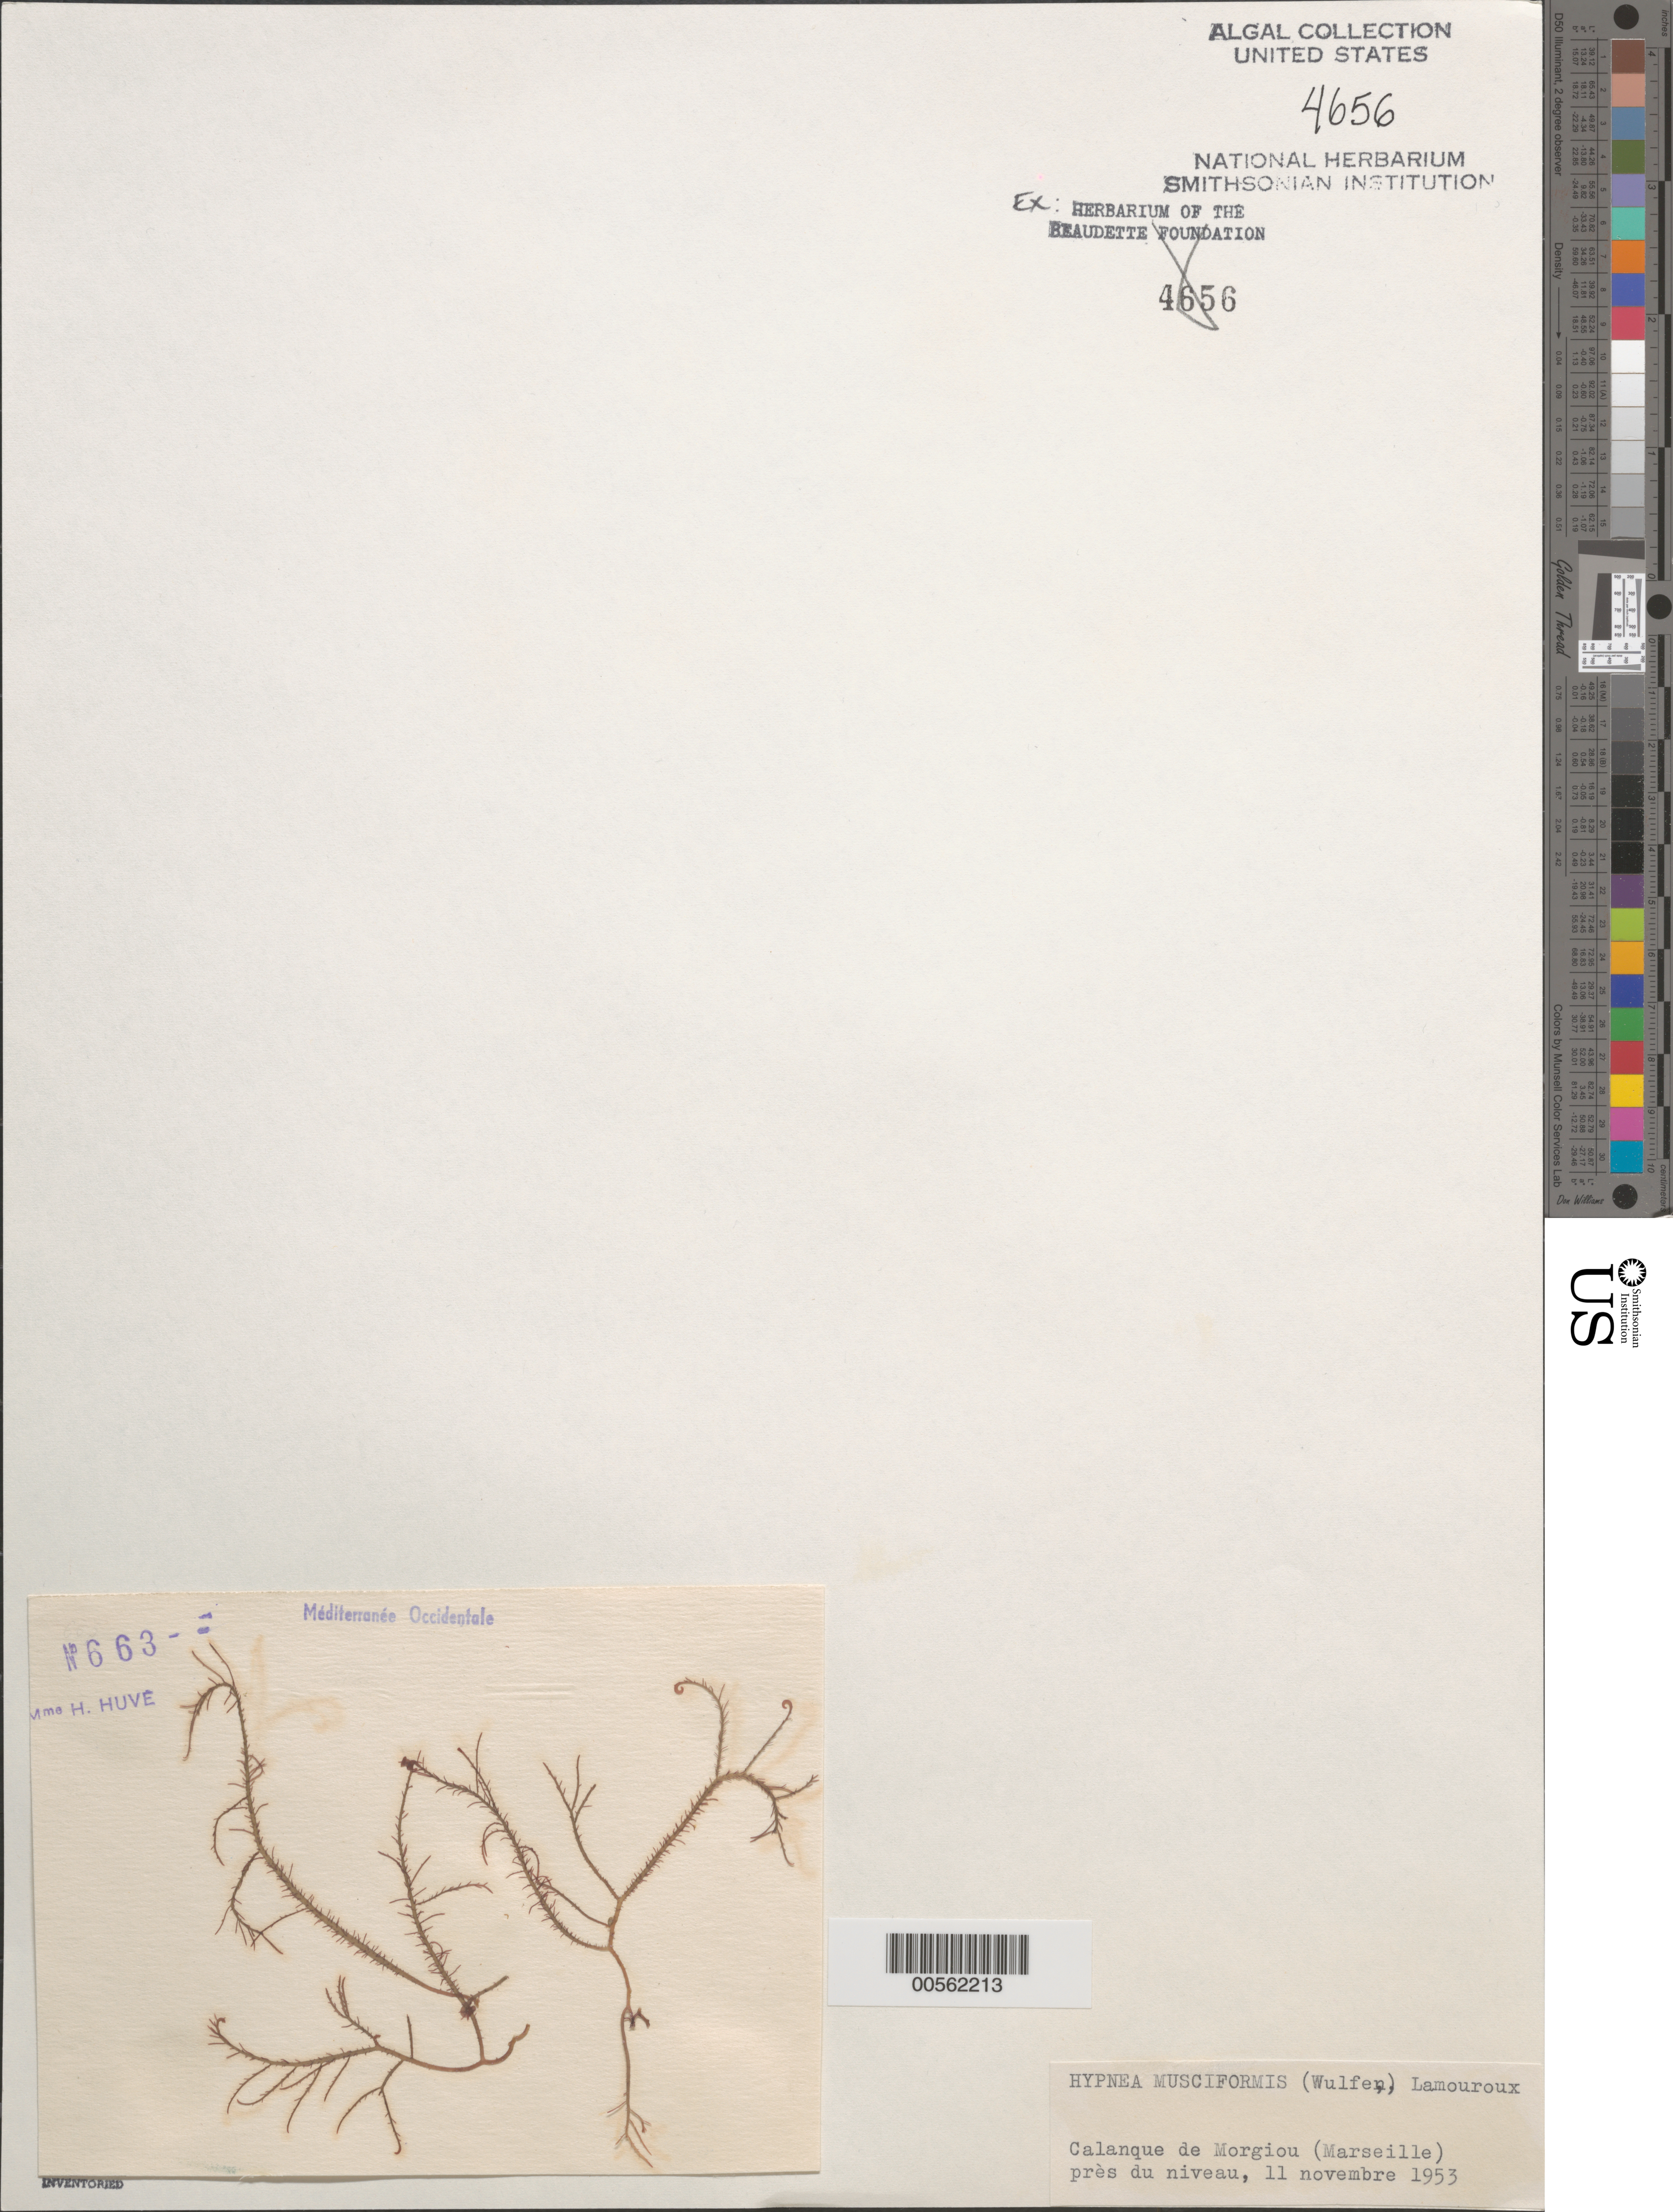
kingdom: Plantae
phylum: Rhodophyta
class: Florideophyceae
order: Gigartinales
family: Cystocloniaceae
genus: Hypnea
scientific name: Hypnea musciformis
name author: (Wulfen) J.V.Lamouroux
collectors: H. Huvé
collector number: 663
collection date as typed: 11 Nov 1953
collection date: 1953-11-11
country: France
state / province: Provence-Alpes-Côte d'Azur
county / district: Bouches-Du-Rhône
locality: Calanque de Morgiou, Marseille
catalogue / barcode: US 4656